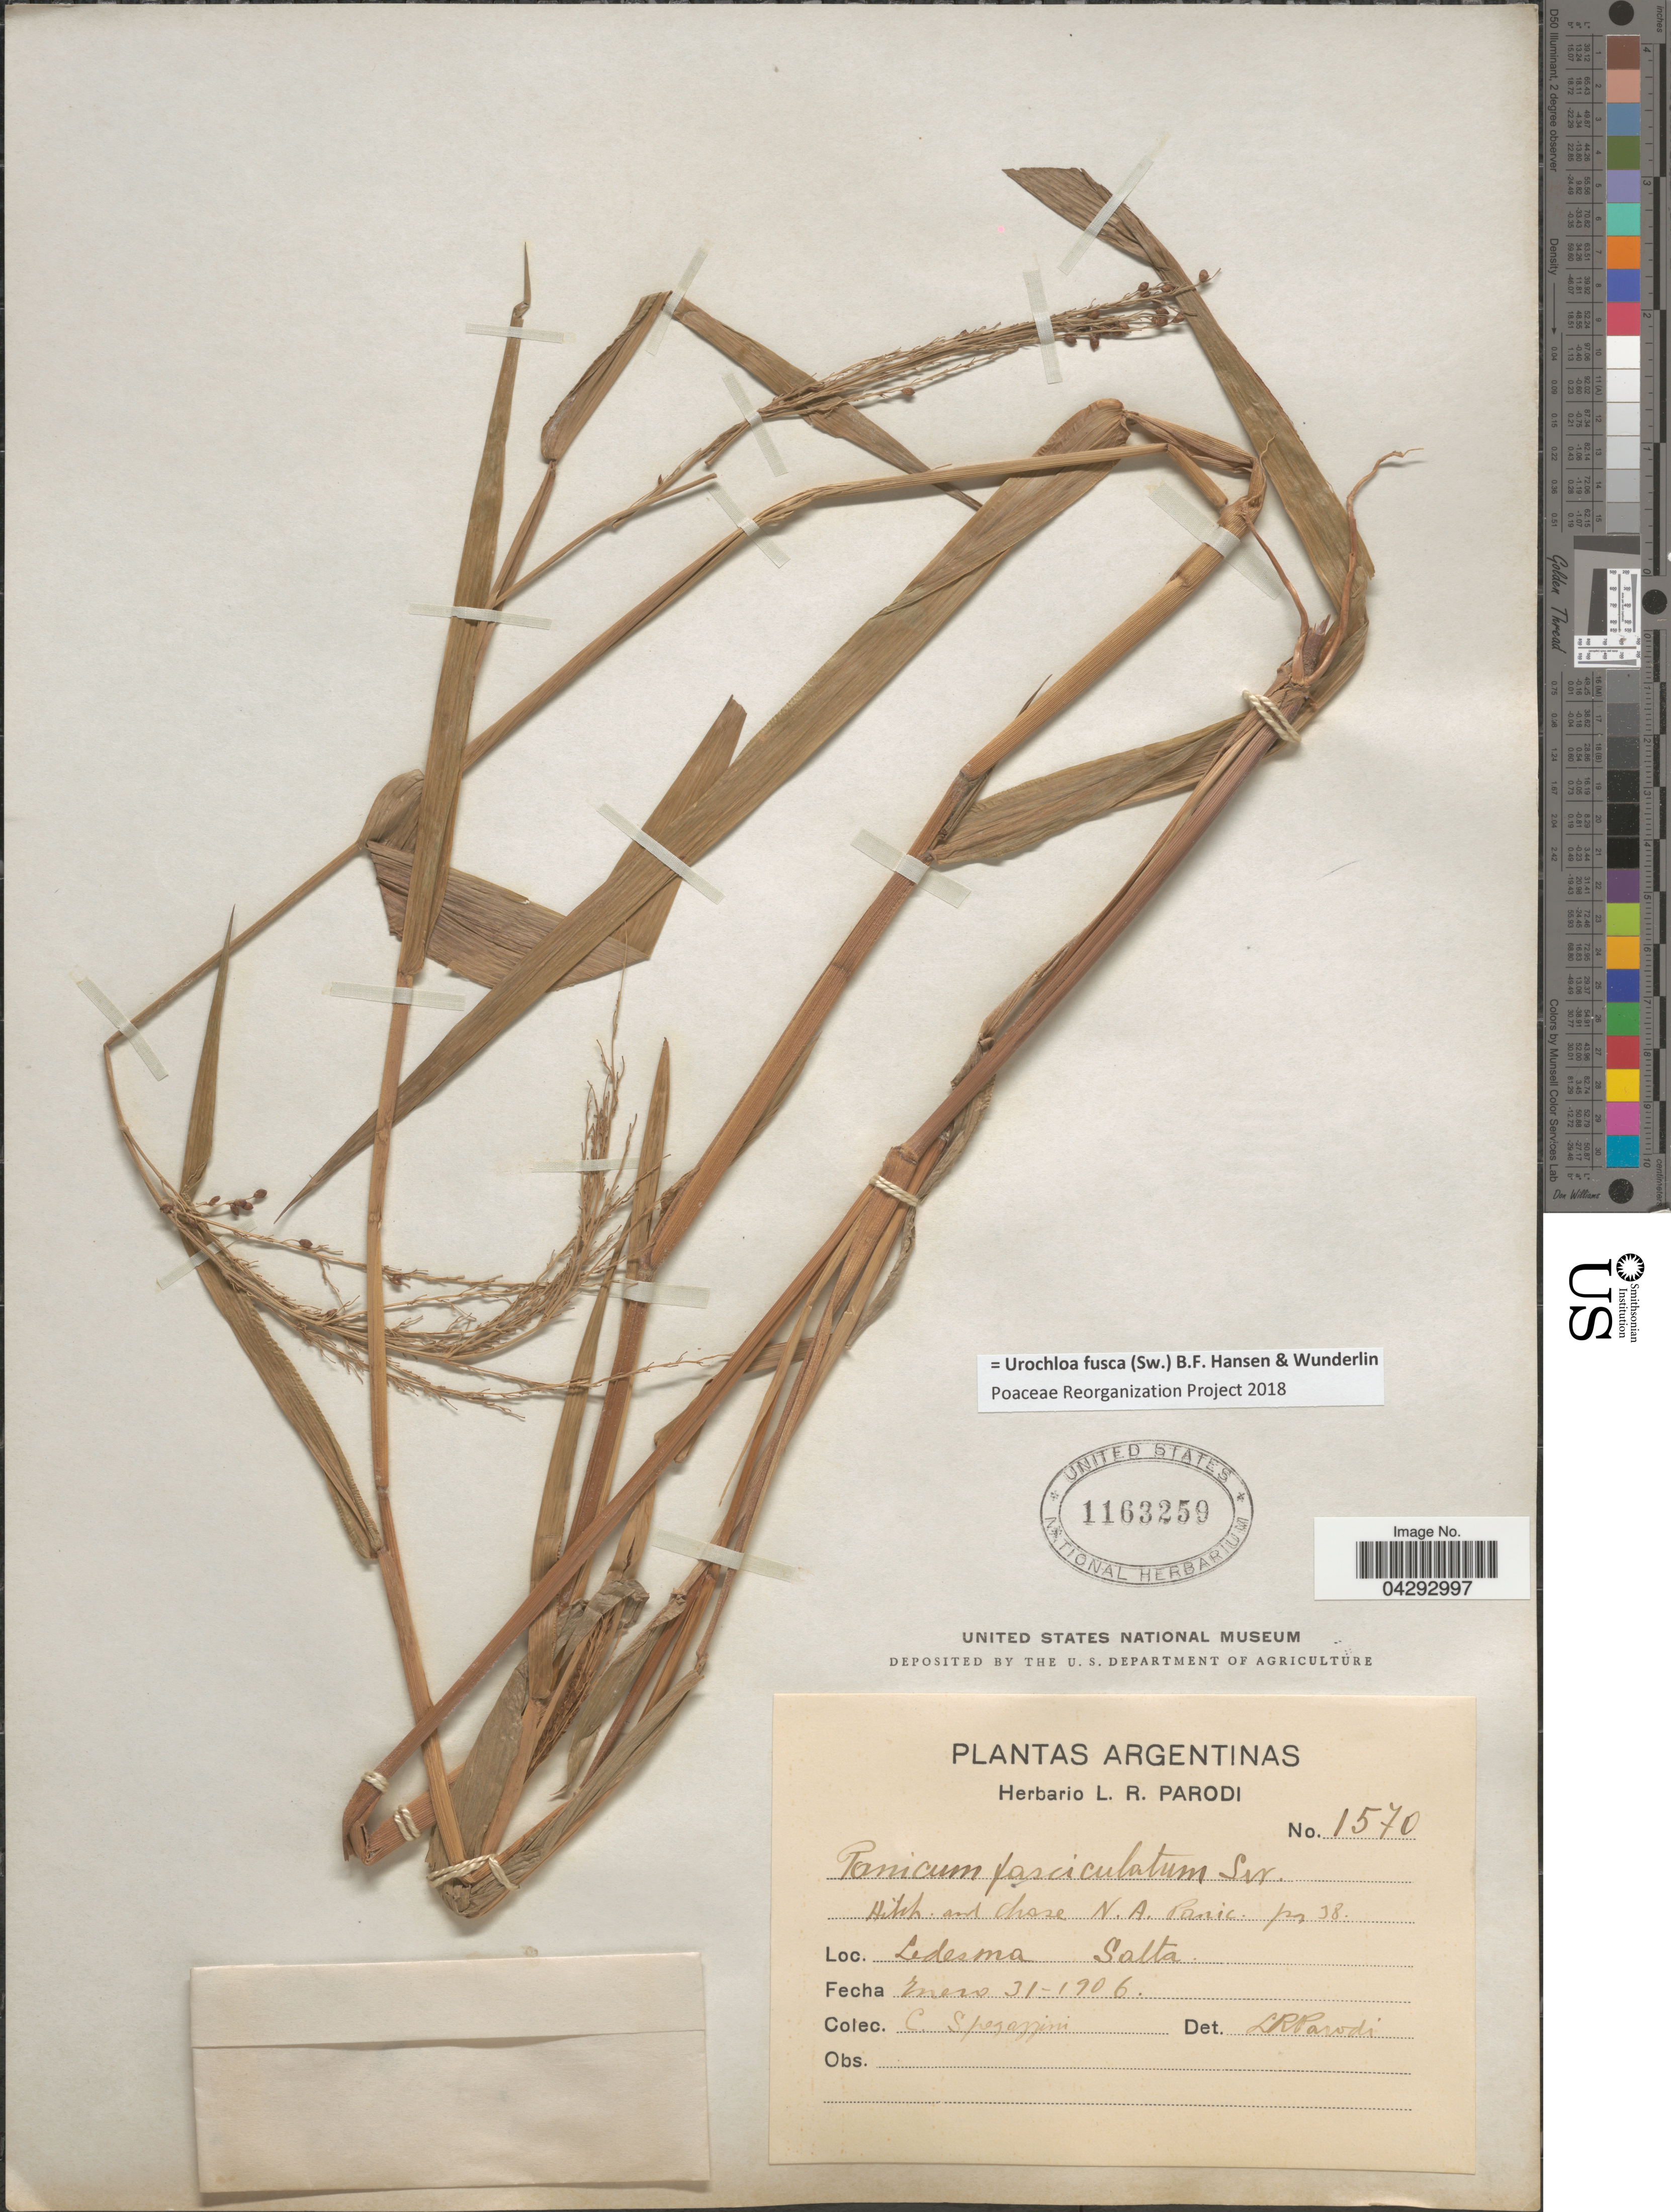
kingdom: Plantae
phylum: Tracheophyta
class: Liliopsida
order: Poales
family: Poaceae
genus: Urochloa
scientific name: Urochloa fusca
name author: (Sw.) B.F. Hansen & Wunderlin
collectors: C. Spezazzini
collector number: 1570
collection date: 1906-01-31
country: Argentina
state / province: Salta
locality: Ledesma.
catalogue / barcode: US 1163259